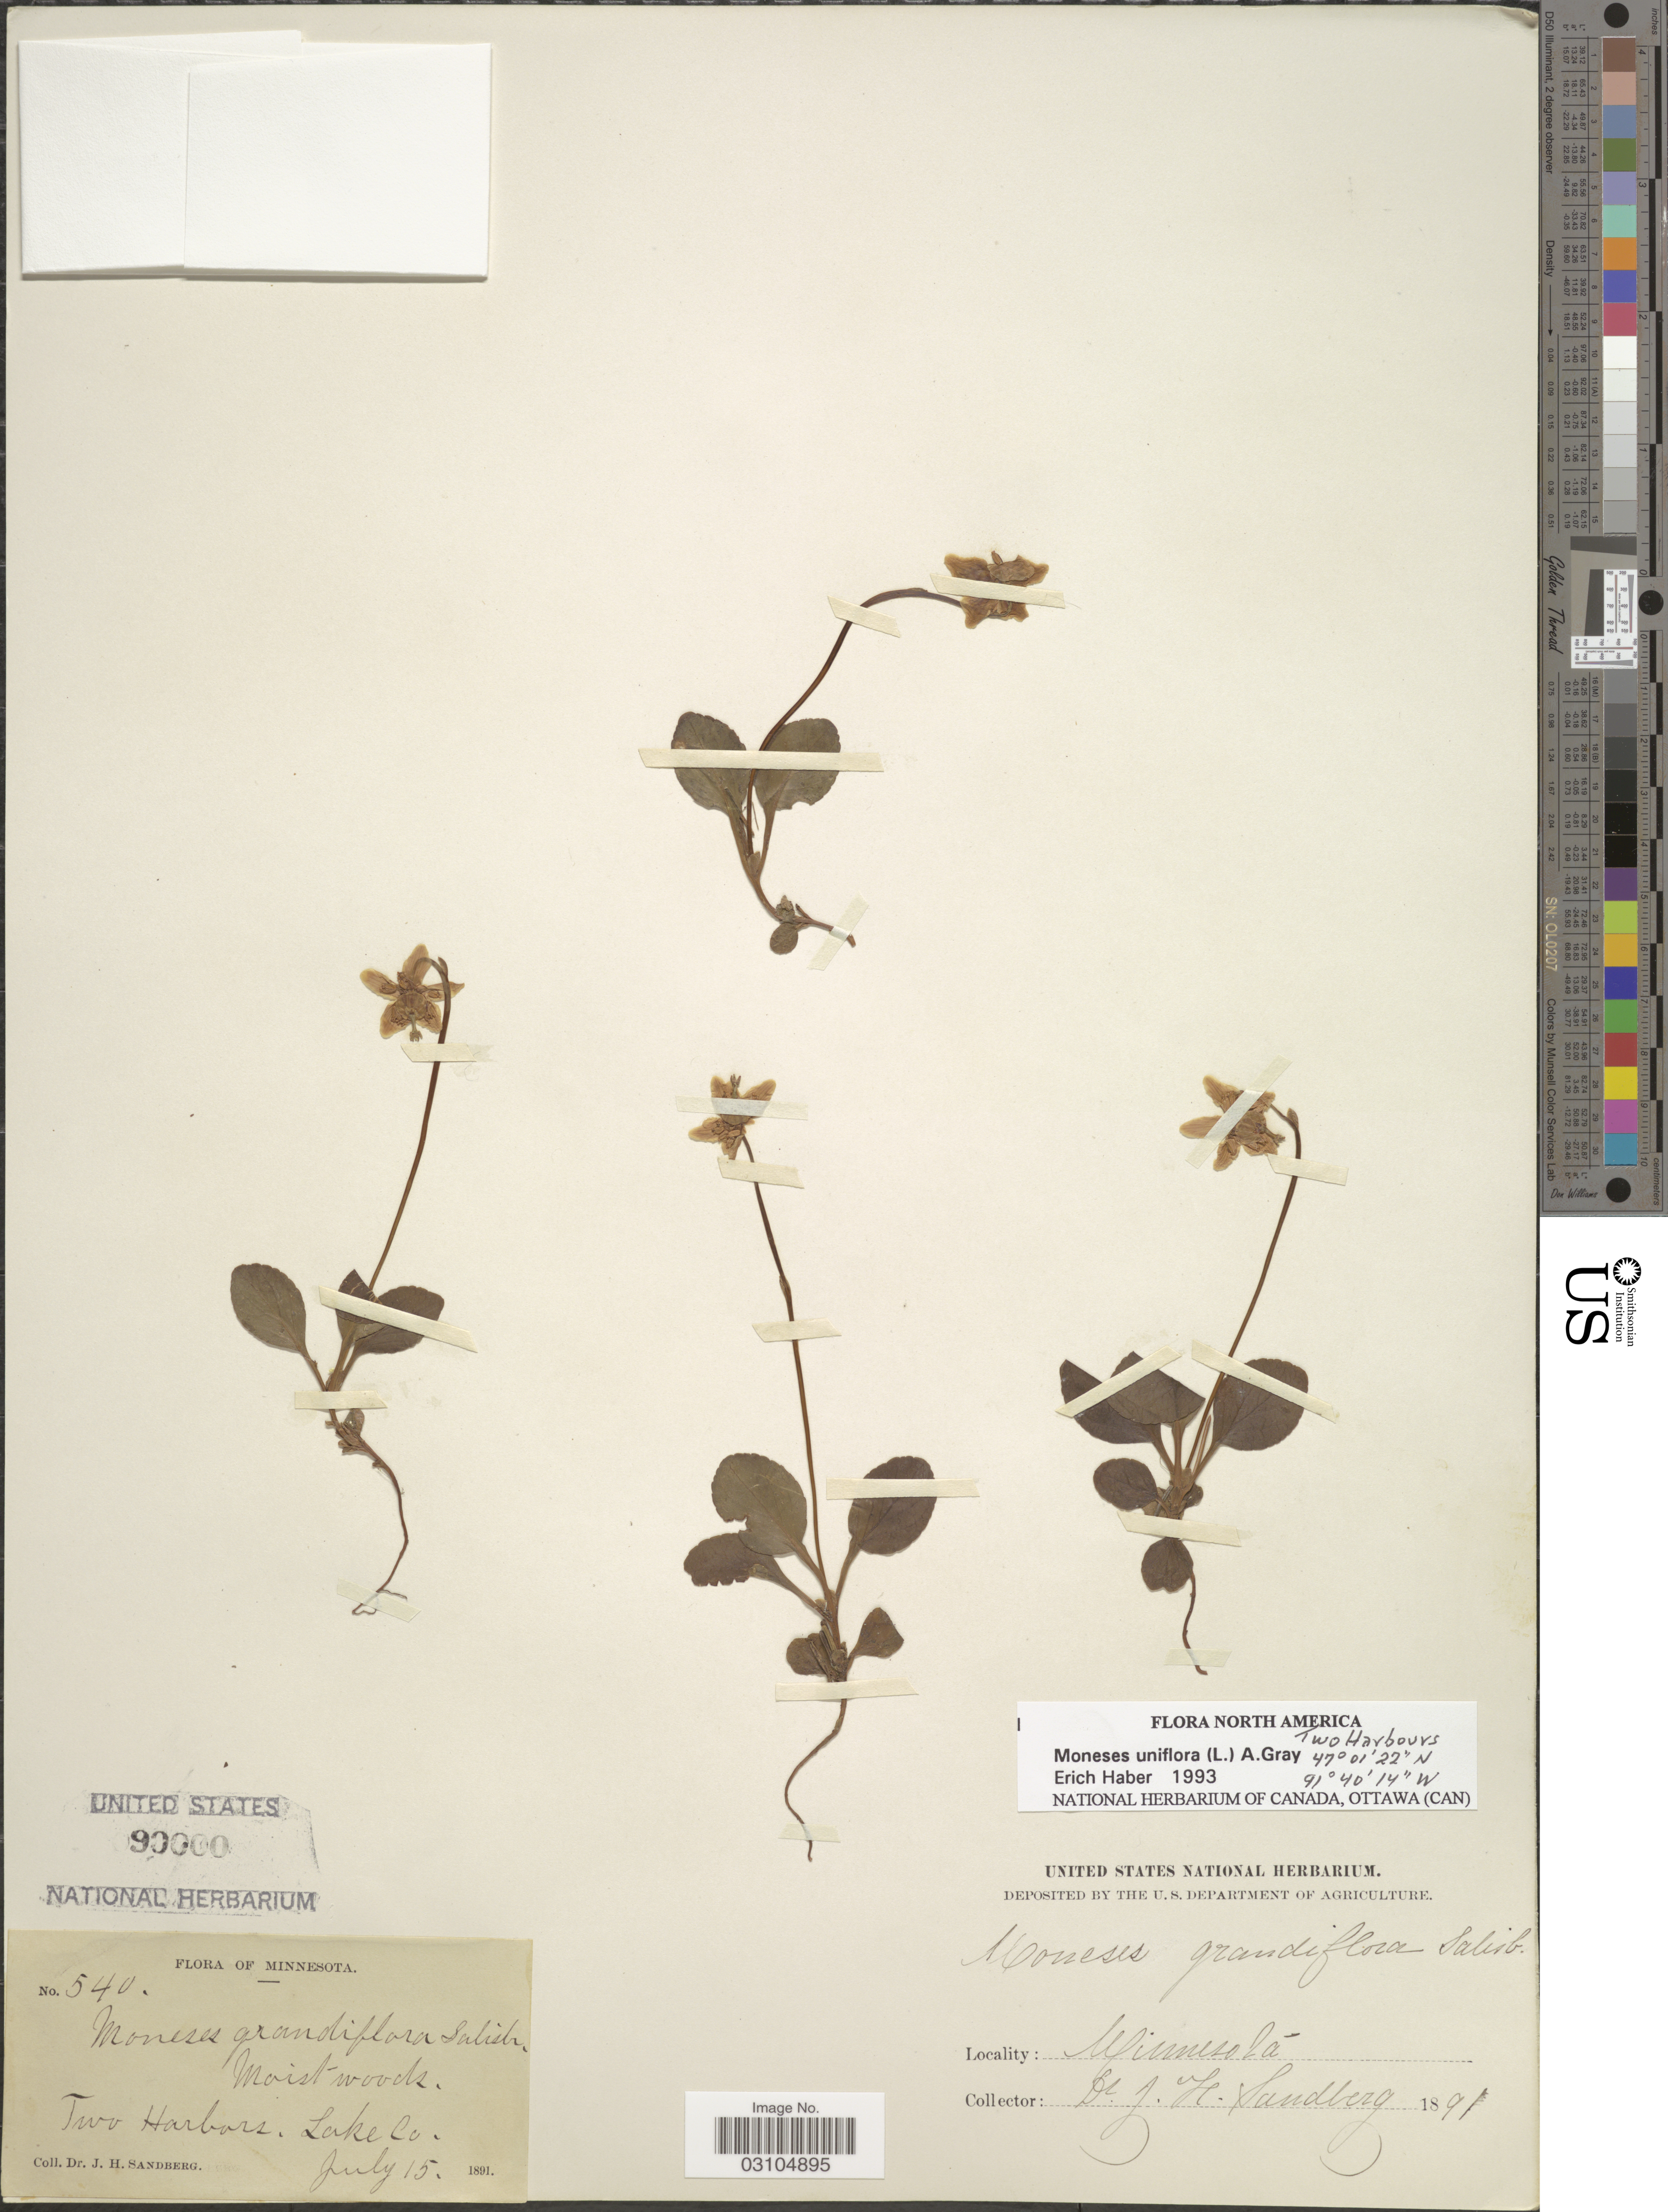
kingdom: Plantae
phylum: Tracheophyta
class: Magnoliopsida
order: Ericales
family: Ericaceae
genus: Moneses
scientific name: Moneses uniflora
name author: (L.) A. Gray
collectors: J. Sanberg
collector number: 540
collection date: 1891-07-15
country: United States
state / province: Minnesota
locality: Two Harbors, Lake Co.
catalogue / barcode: US 90000